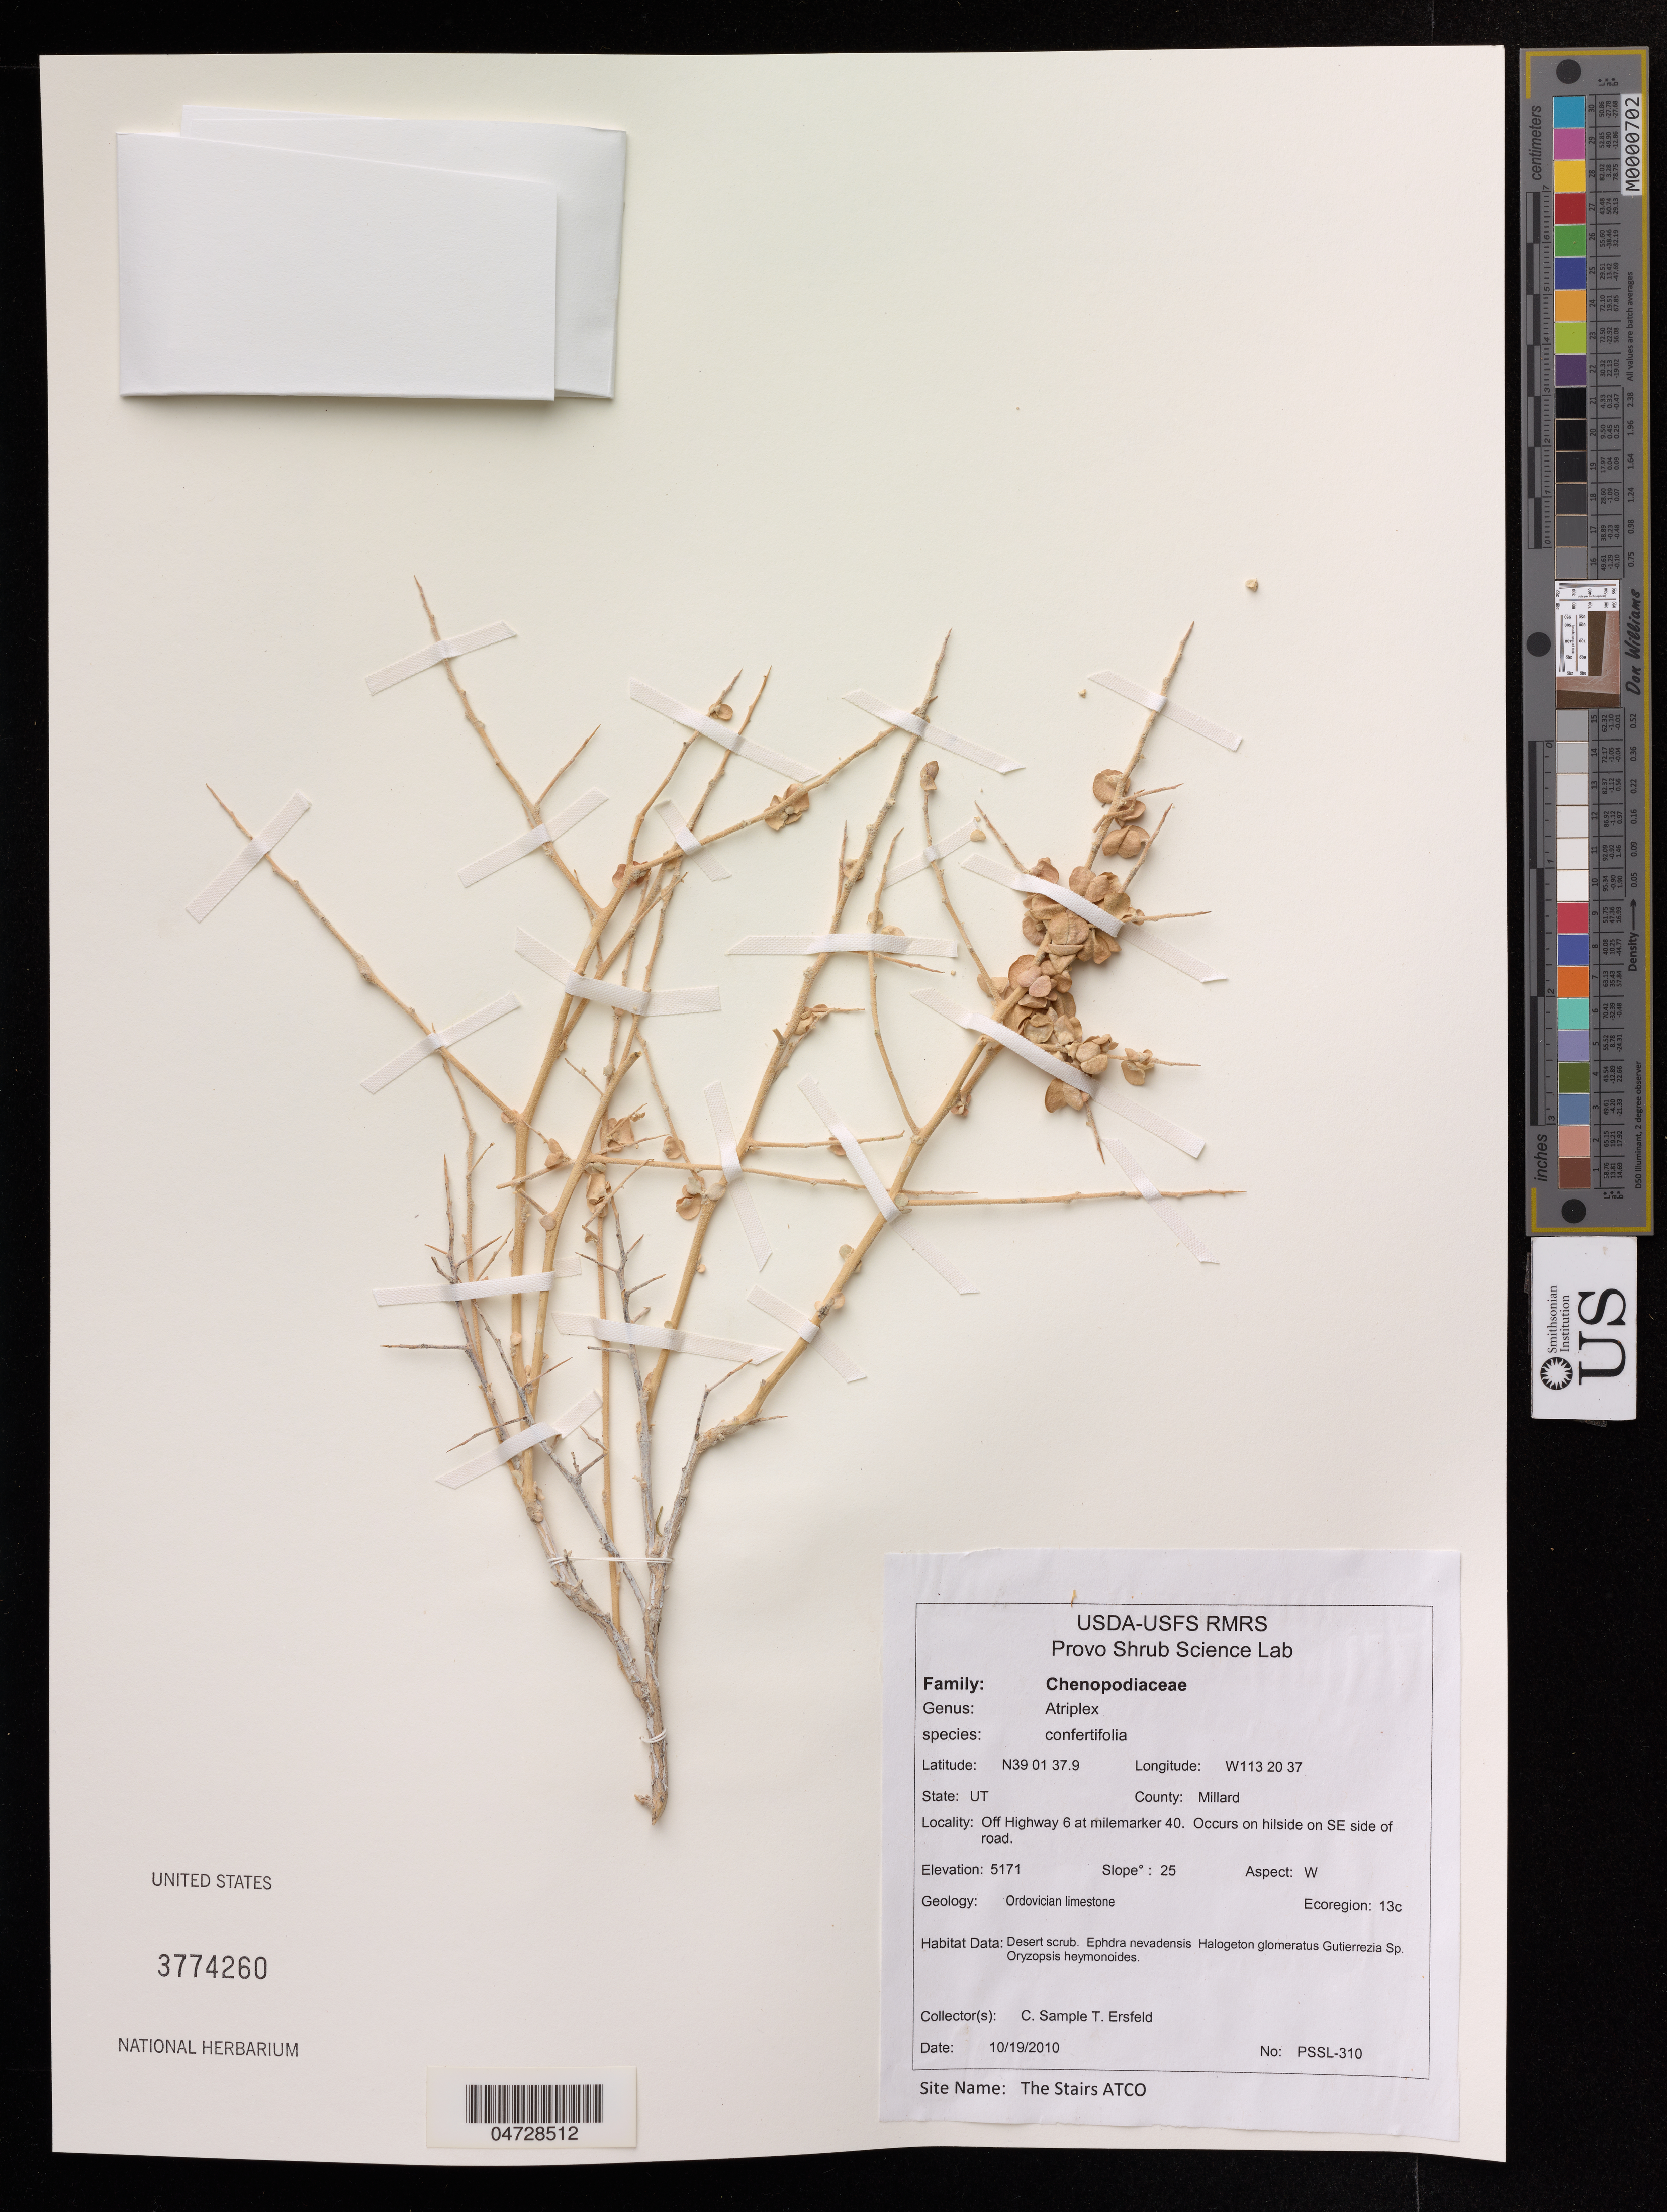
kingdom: Plantae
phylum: Tracheophyta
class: Magnoliopsida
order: Caryophyllales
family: Amaranthaceae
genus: Atriplex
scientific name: Atriplex confertifolia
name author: (Torr. & Frém.) S. Watson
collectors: C. Sample & T. Ersfeld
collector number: PSSL-310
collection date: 2010-10-19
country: United States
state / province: Utah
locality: County: Millard. Off Highway 6 at milemarker 40 Occurs on hilside on SE side of road.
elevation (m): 1576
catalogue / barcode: US 3774260